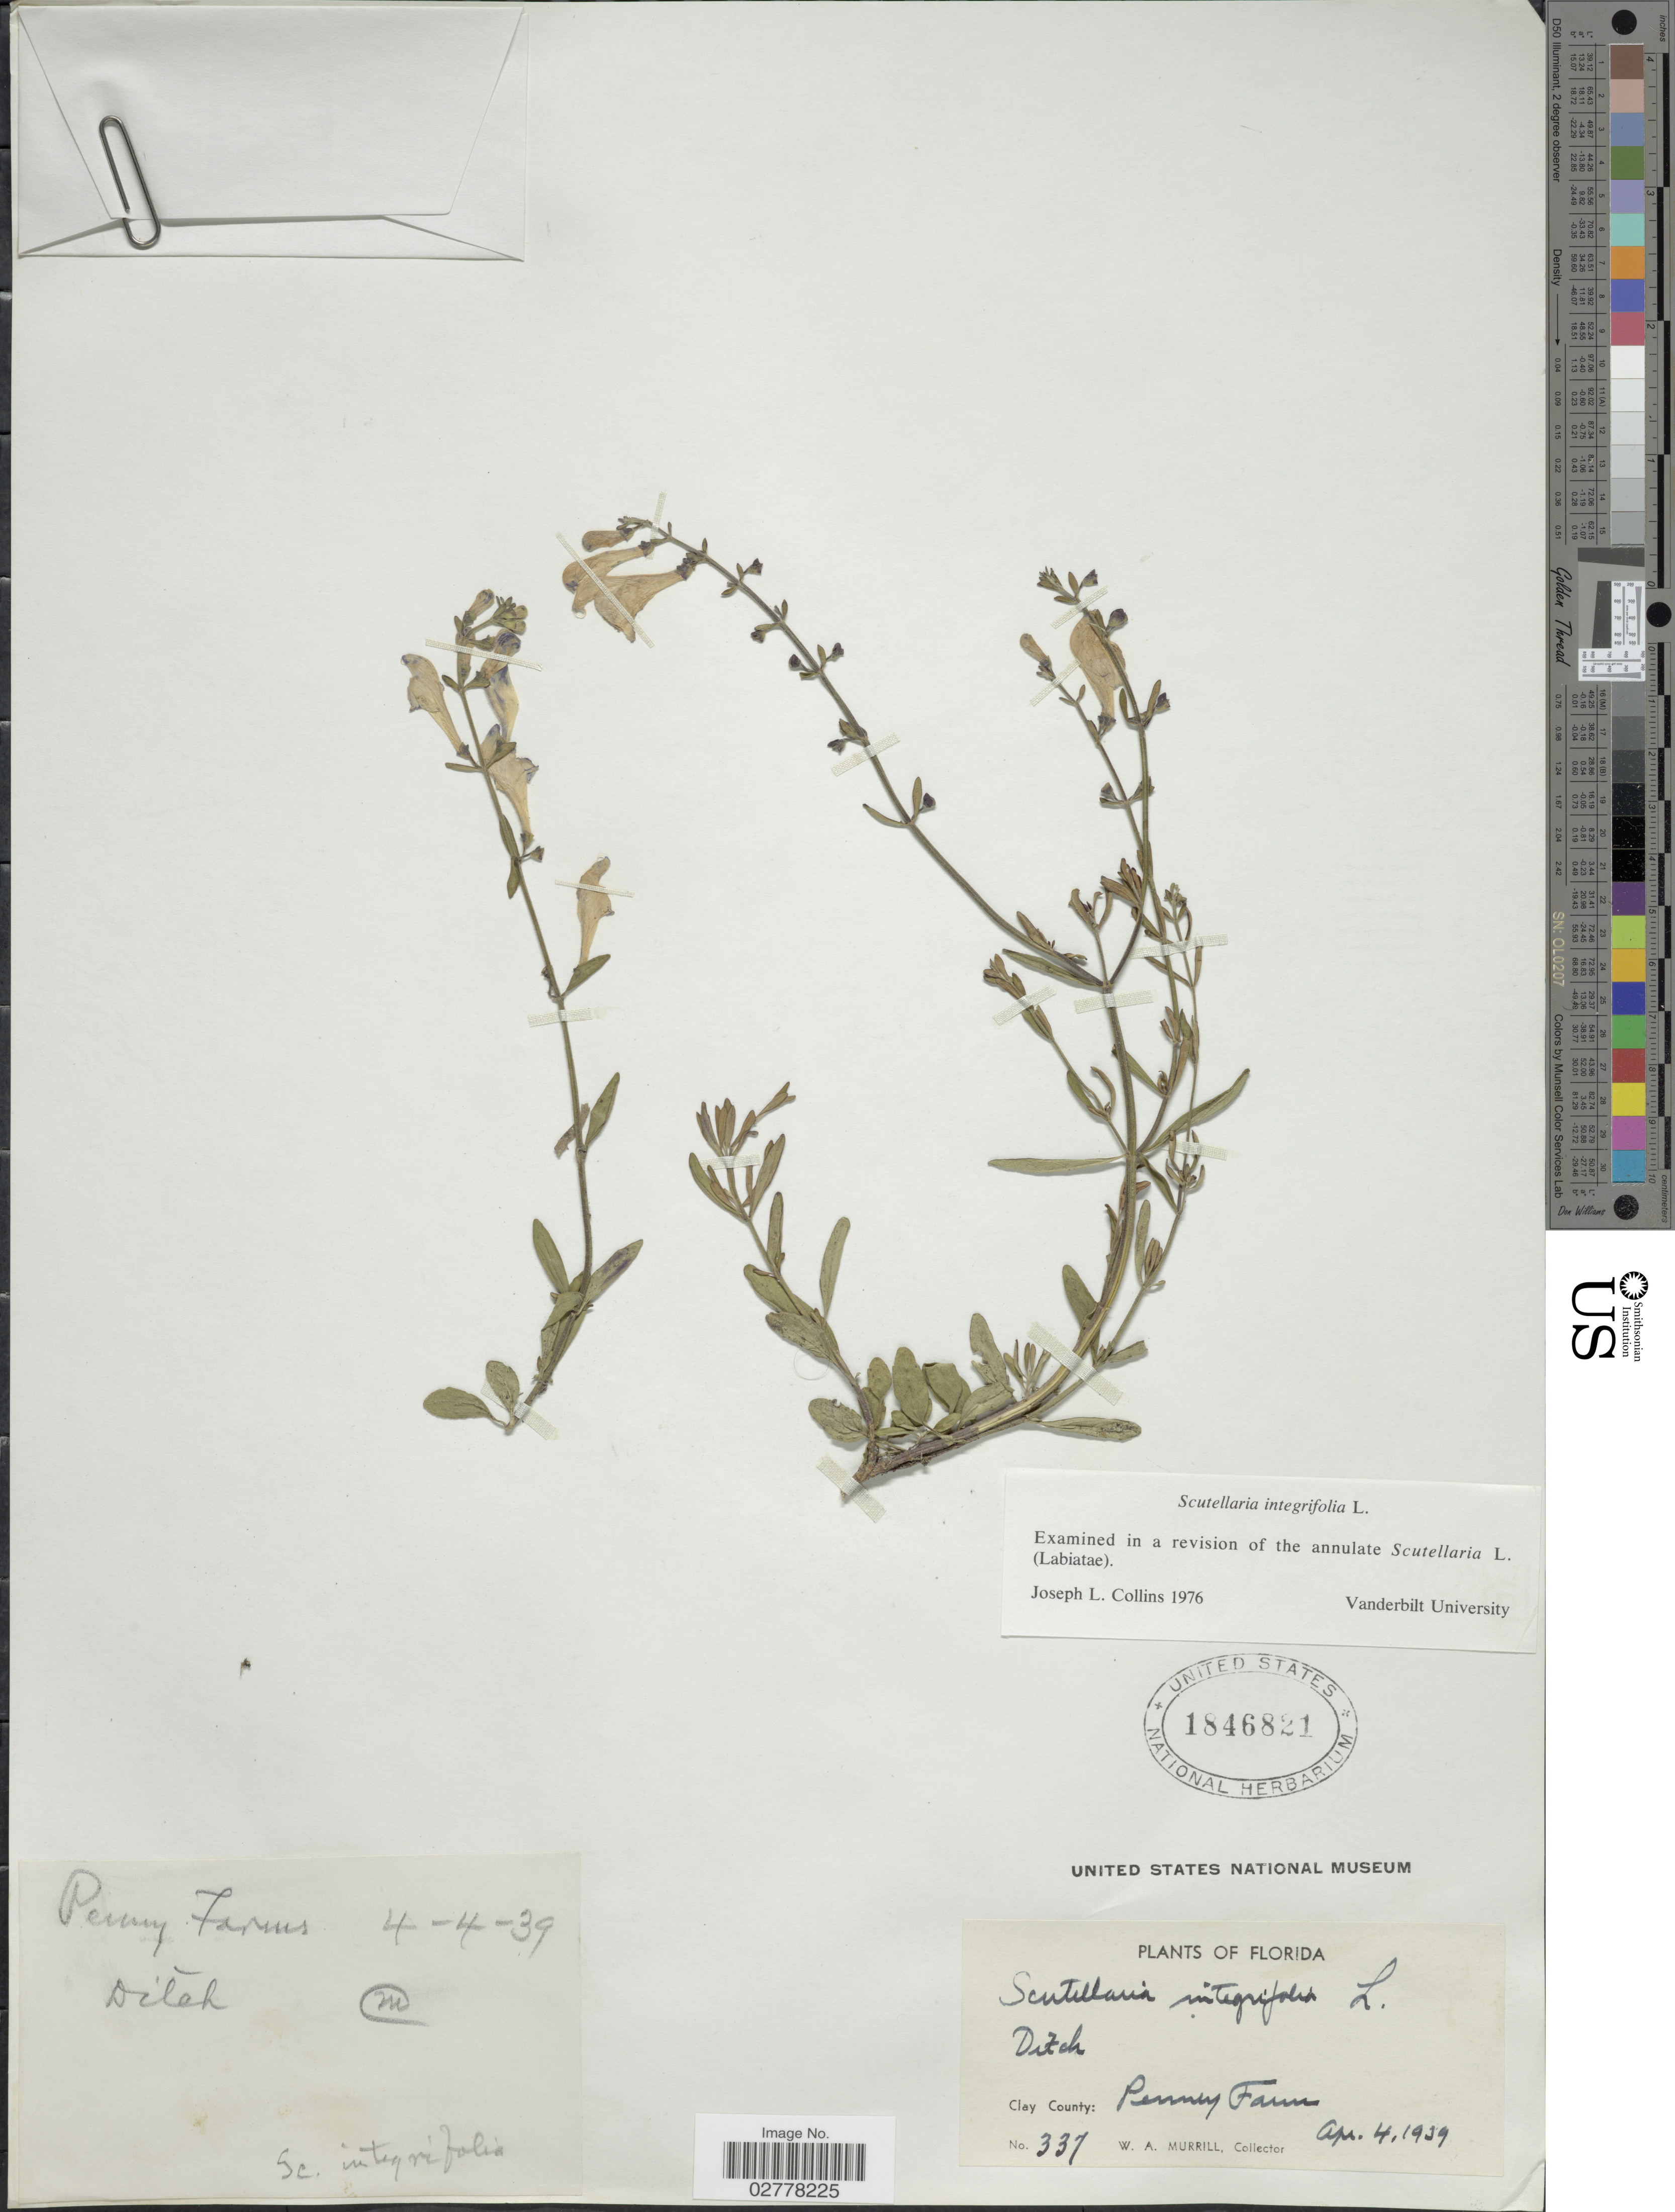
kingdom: Plantae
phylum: Tracheophyta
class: Magnoliopsida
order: Lamiales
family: Lamiaceae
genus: Scutellaria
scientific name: Scutellaria integrifolia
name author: L.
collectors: W. A. Murrill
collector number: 337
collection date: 1939-04-04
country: United States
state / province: Florida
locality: Clay County: Penney Farm.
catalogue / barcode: US 1846821